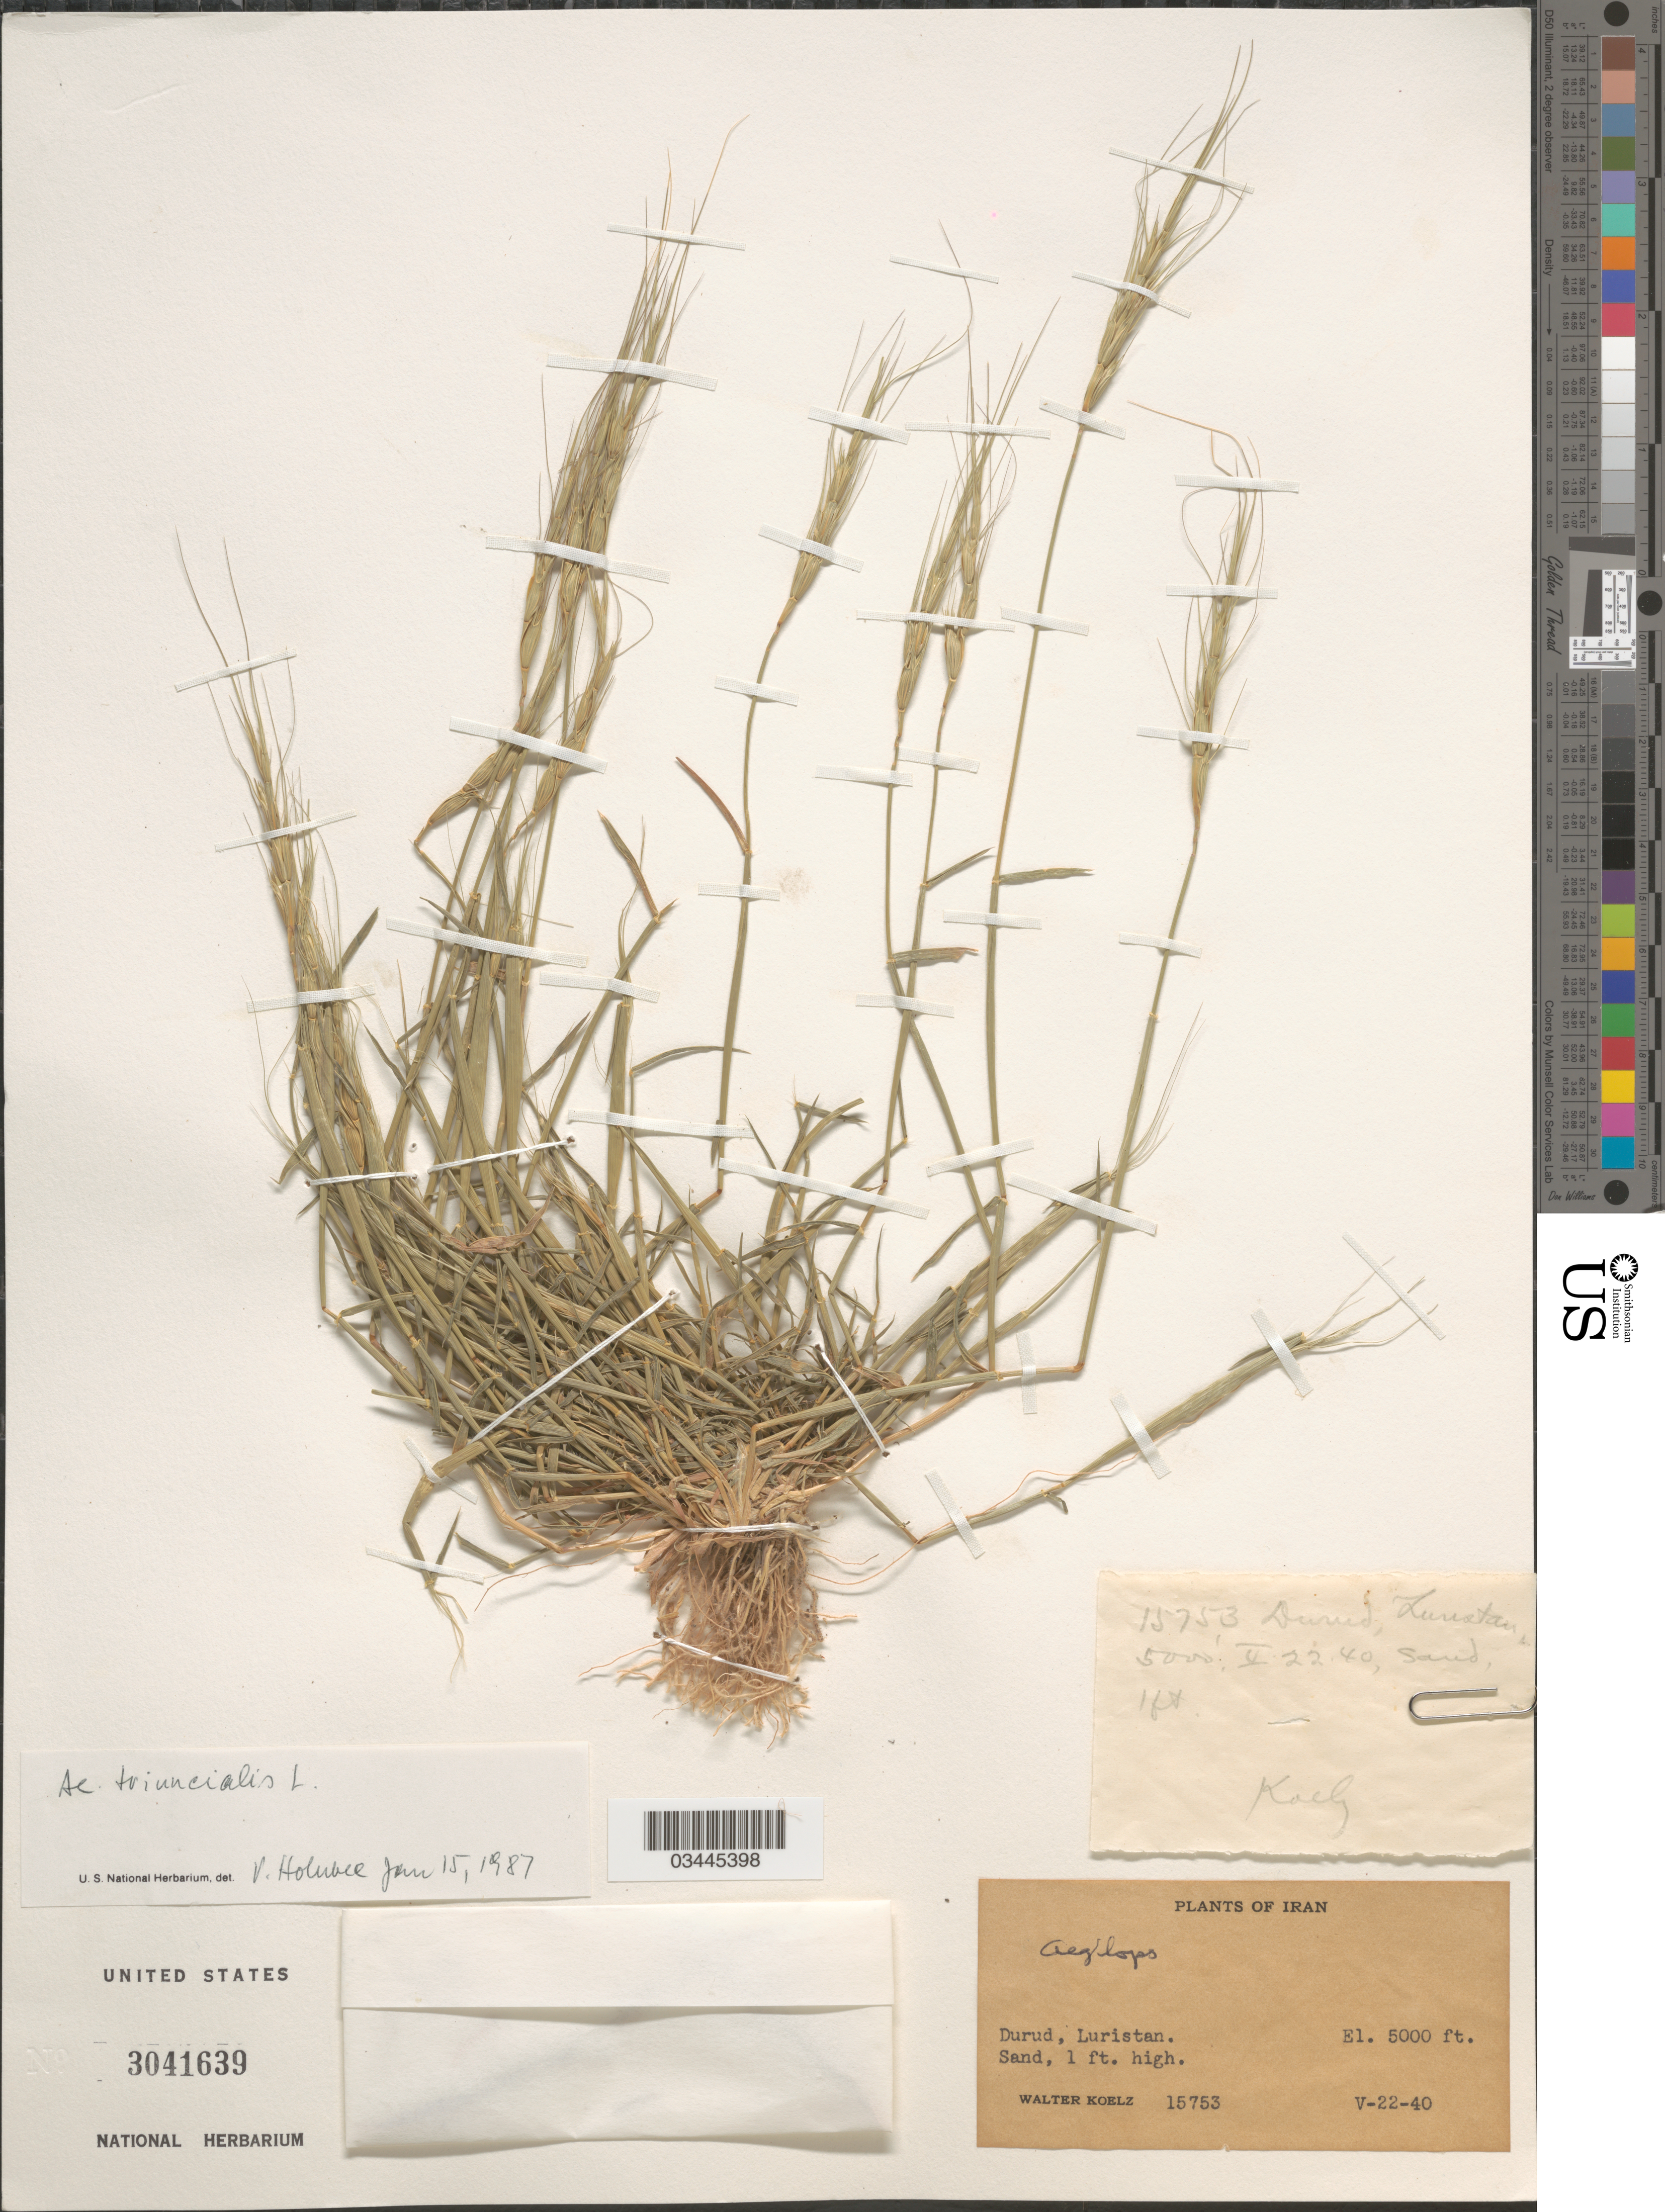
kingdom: Plantae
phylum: Tracheophyta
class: Liliopsida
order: Poales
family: Poaceae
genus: Aegilops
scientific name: Aegilops triuncialis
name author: L.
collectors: W. N. Koelz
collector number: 15753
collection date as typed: Transcribed d/m/y: 22/5/40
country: Iran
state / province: Lorestan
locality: Durud, Luristan.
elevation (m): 1524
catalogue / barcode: US 3041639